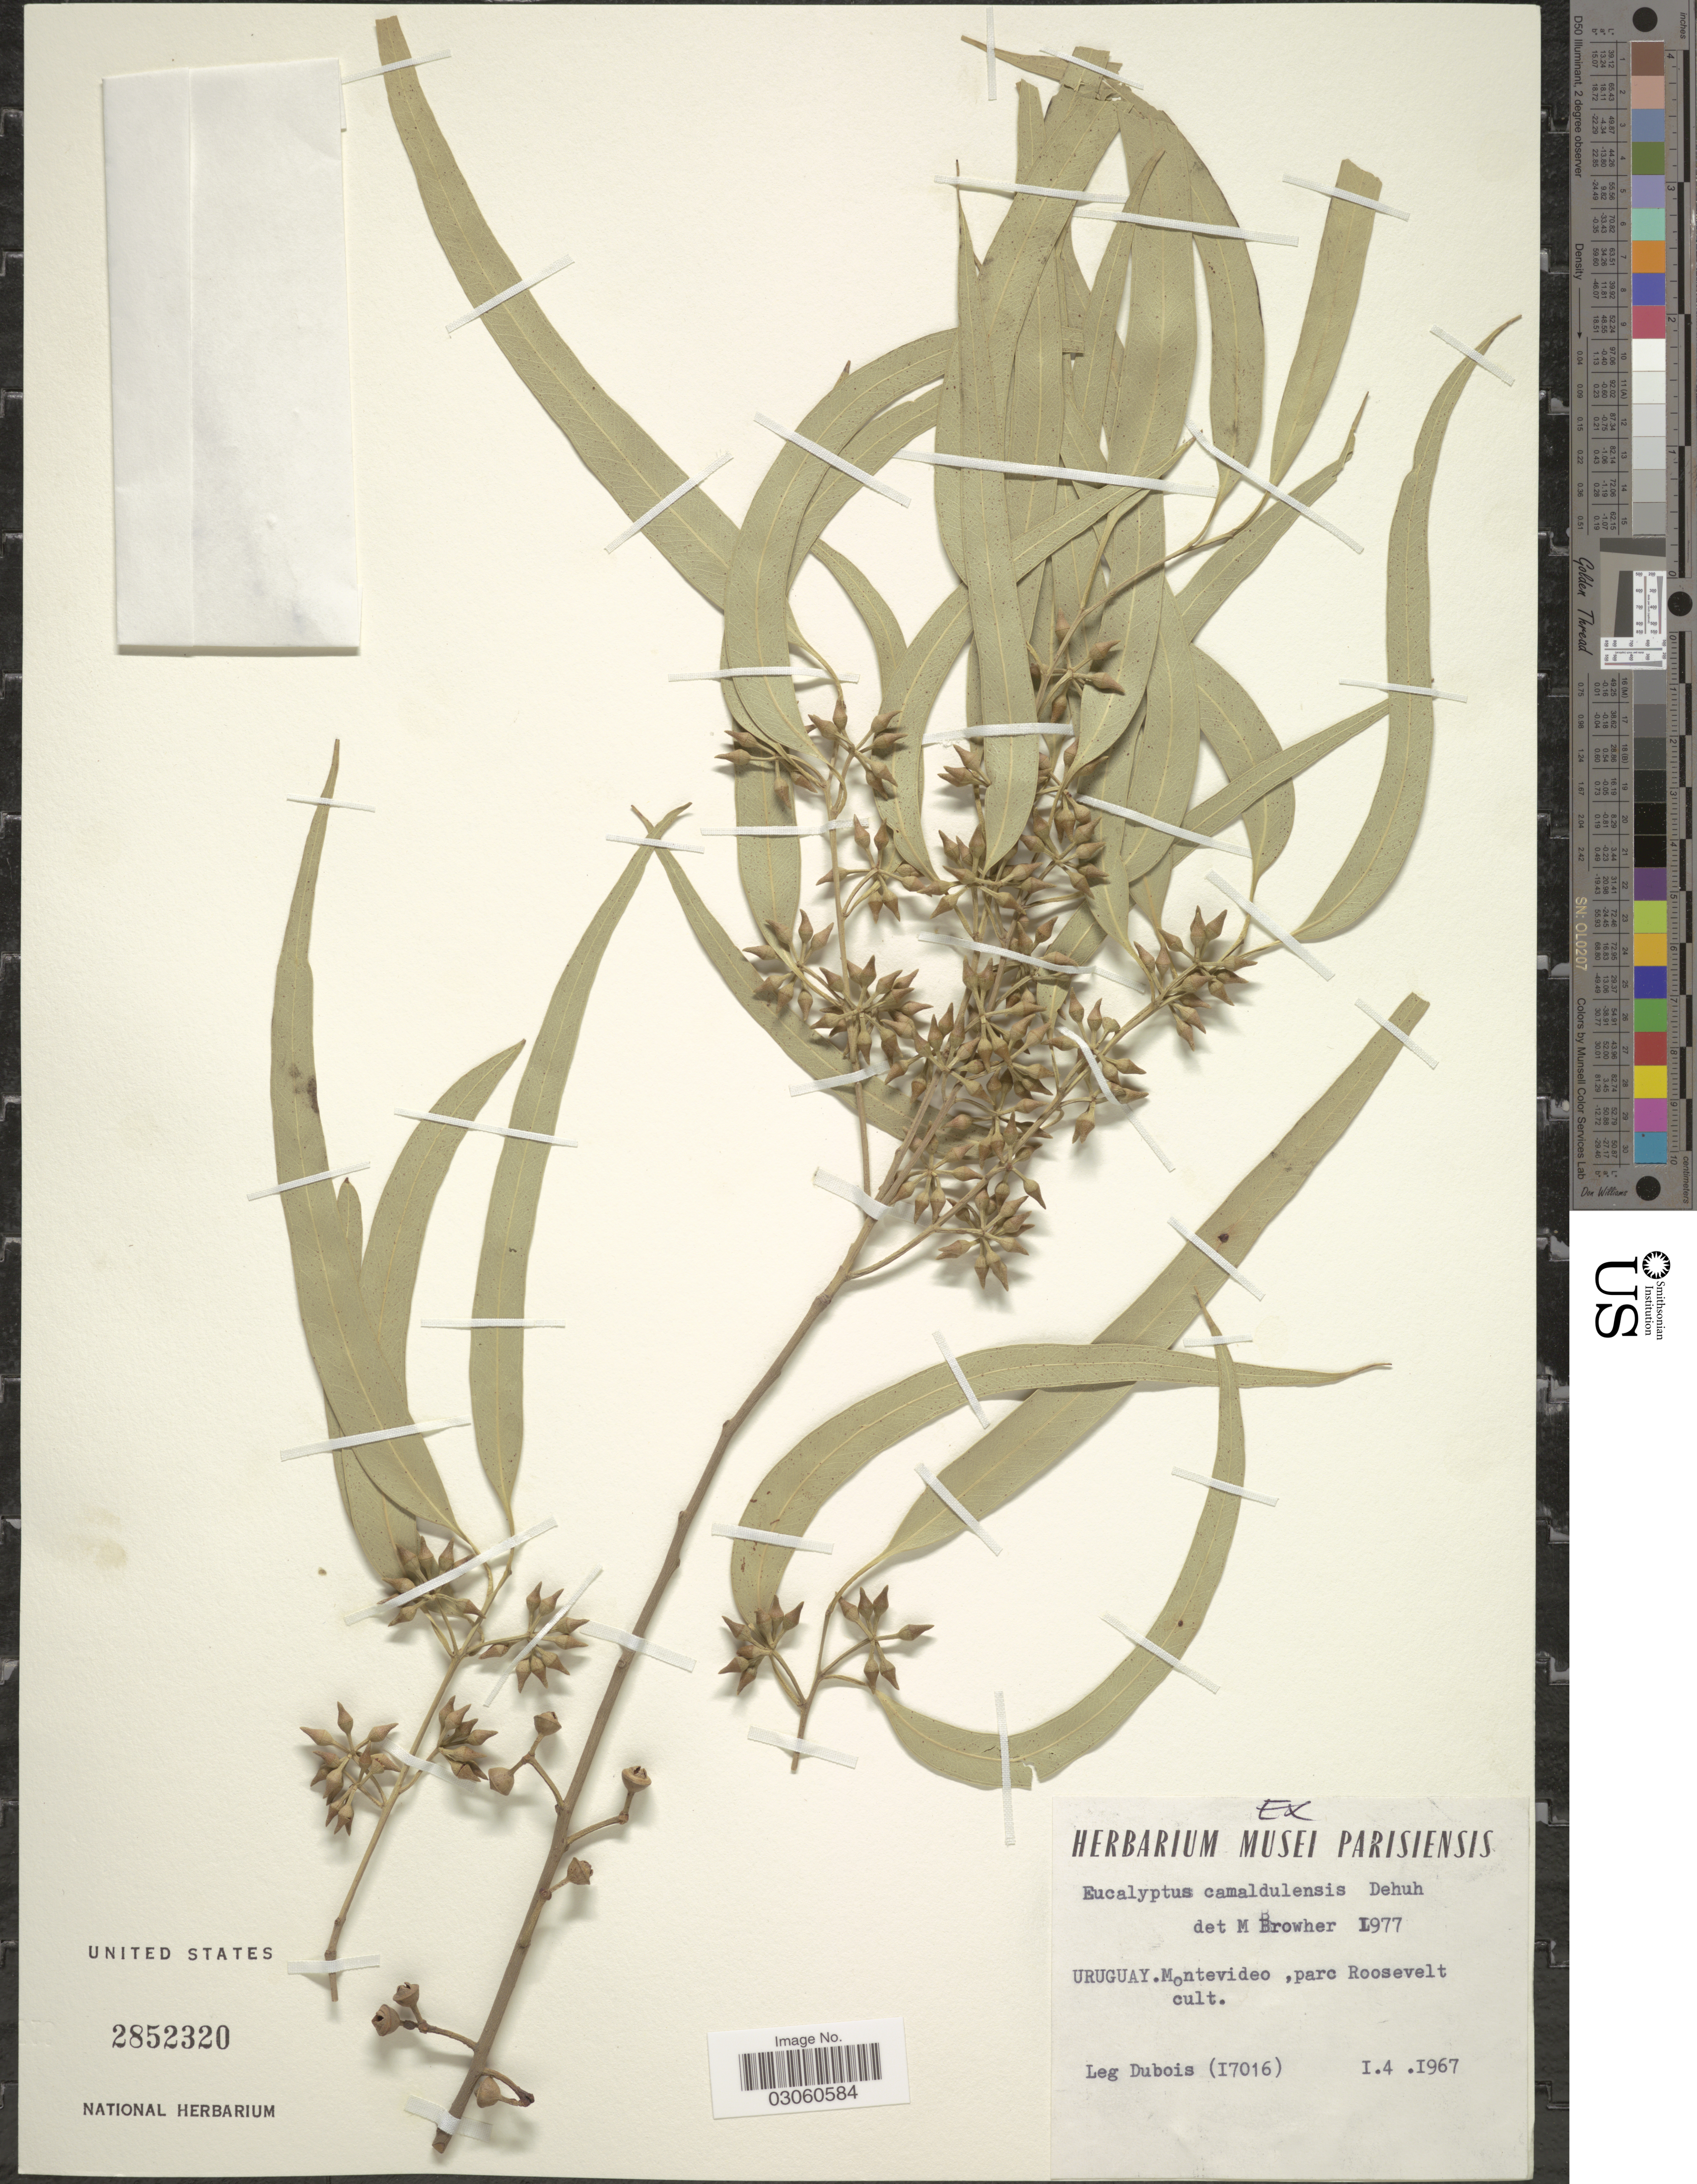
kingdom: Plantae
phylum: Tracheophyta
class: Magnoliopsida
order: Myrtales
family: Myrtaceae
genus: Eucalyptus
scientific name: Eucalyptus camaldulensis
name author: Dehnh.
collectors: -. Dubois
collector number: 17016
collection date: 1967-04-01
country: Uruguay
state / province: Montevideo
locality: Parc Roosevelt cult.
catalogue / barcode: US 2852320